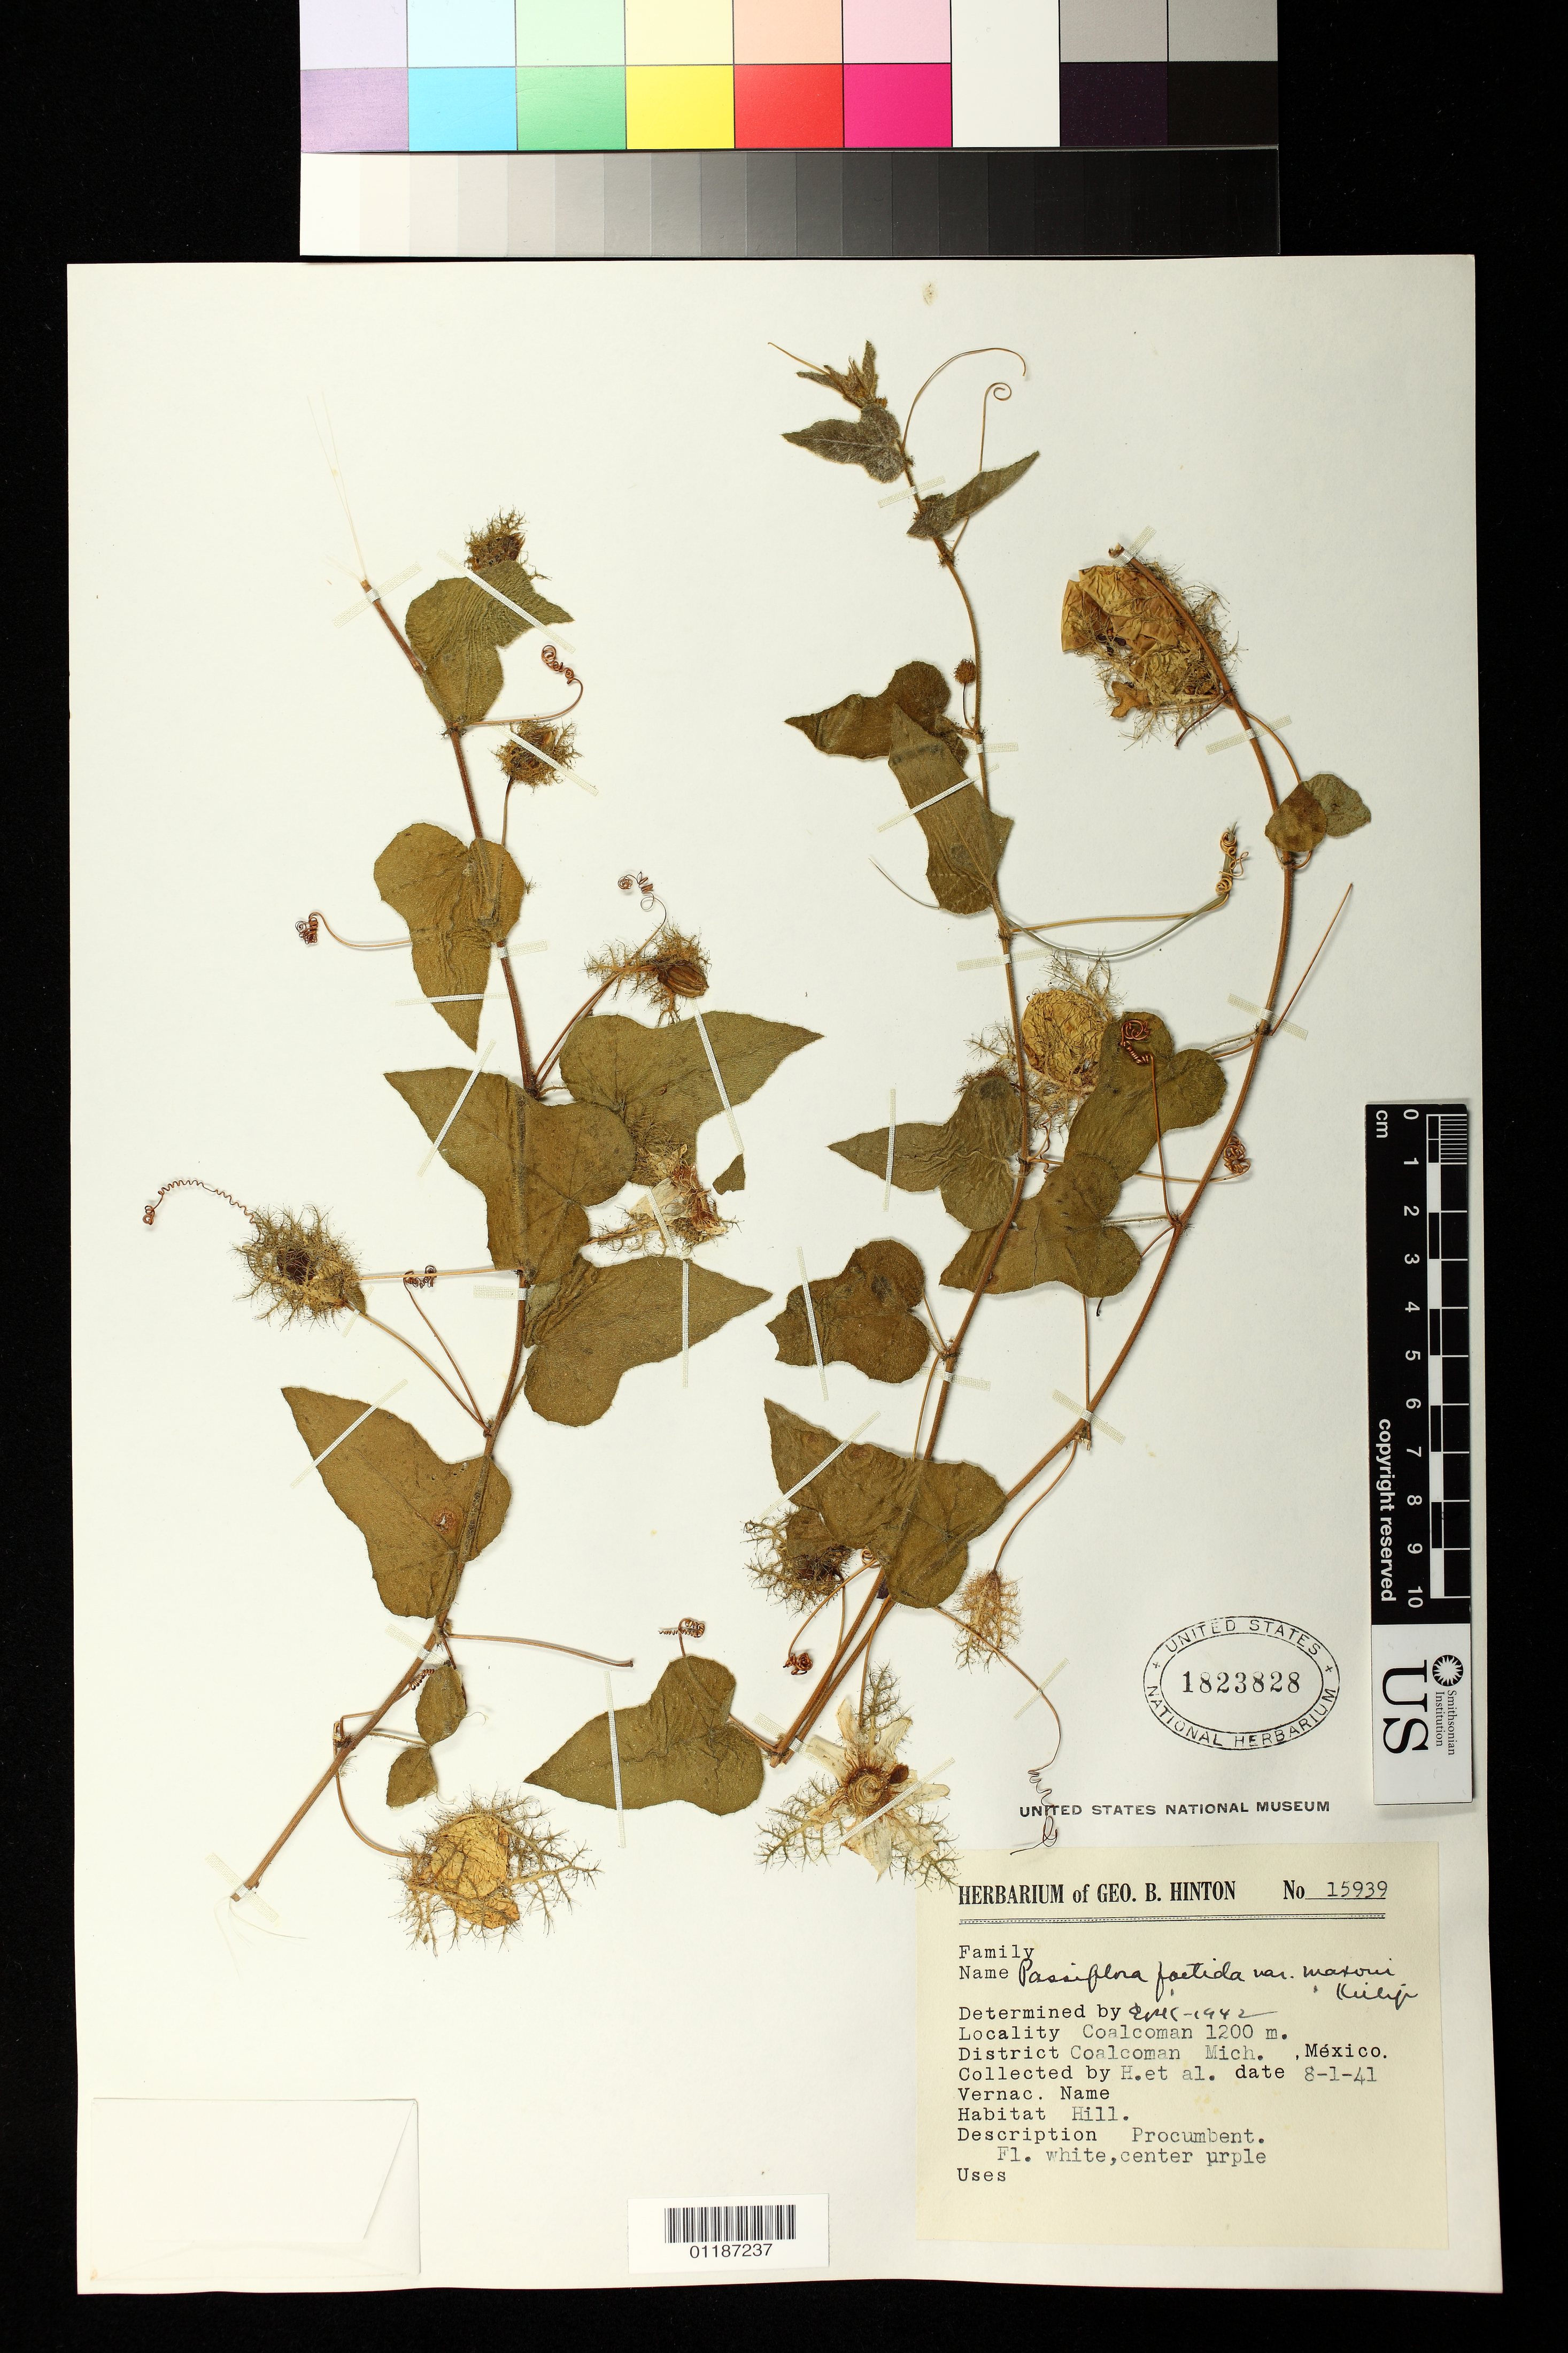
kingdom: Plantae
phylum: Tracheophyta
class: Magnoliopsida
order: Malpighiales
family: Passifloraceae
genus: Passiflora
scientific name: Passiflora foetida var. maxonii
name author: Killip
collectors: G. B. Hinton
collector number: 15939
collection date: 1941-08-01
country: Mexico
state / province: Michoacán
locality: Coalcoman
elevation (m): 1200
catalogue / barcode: US 1823828